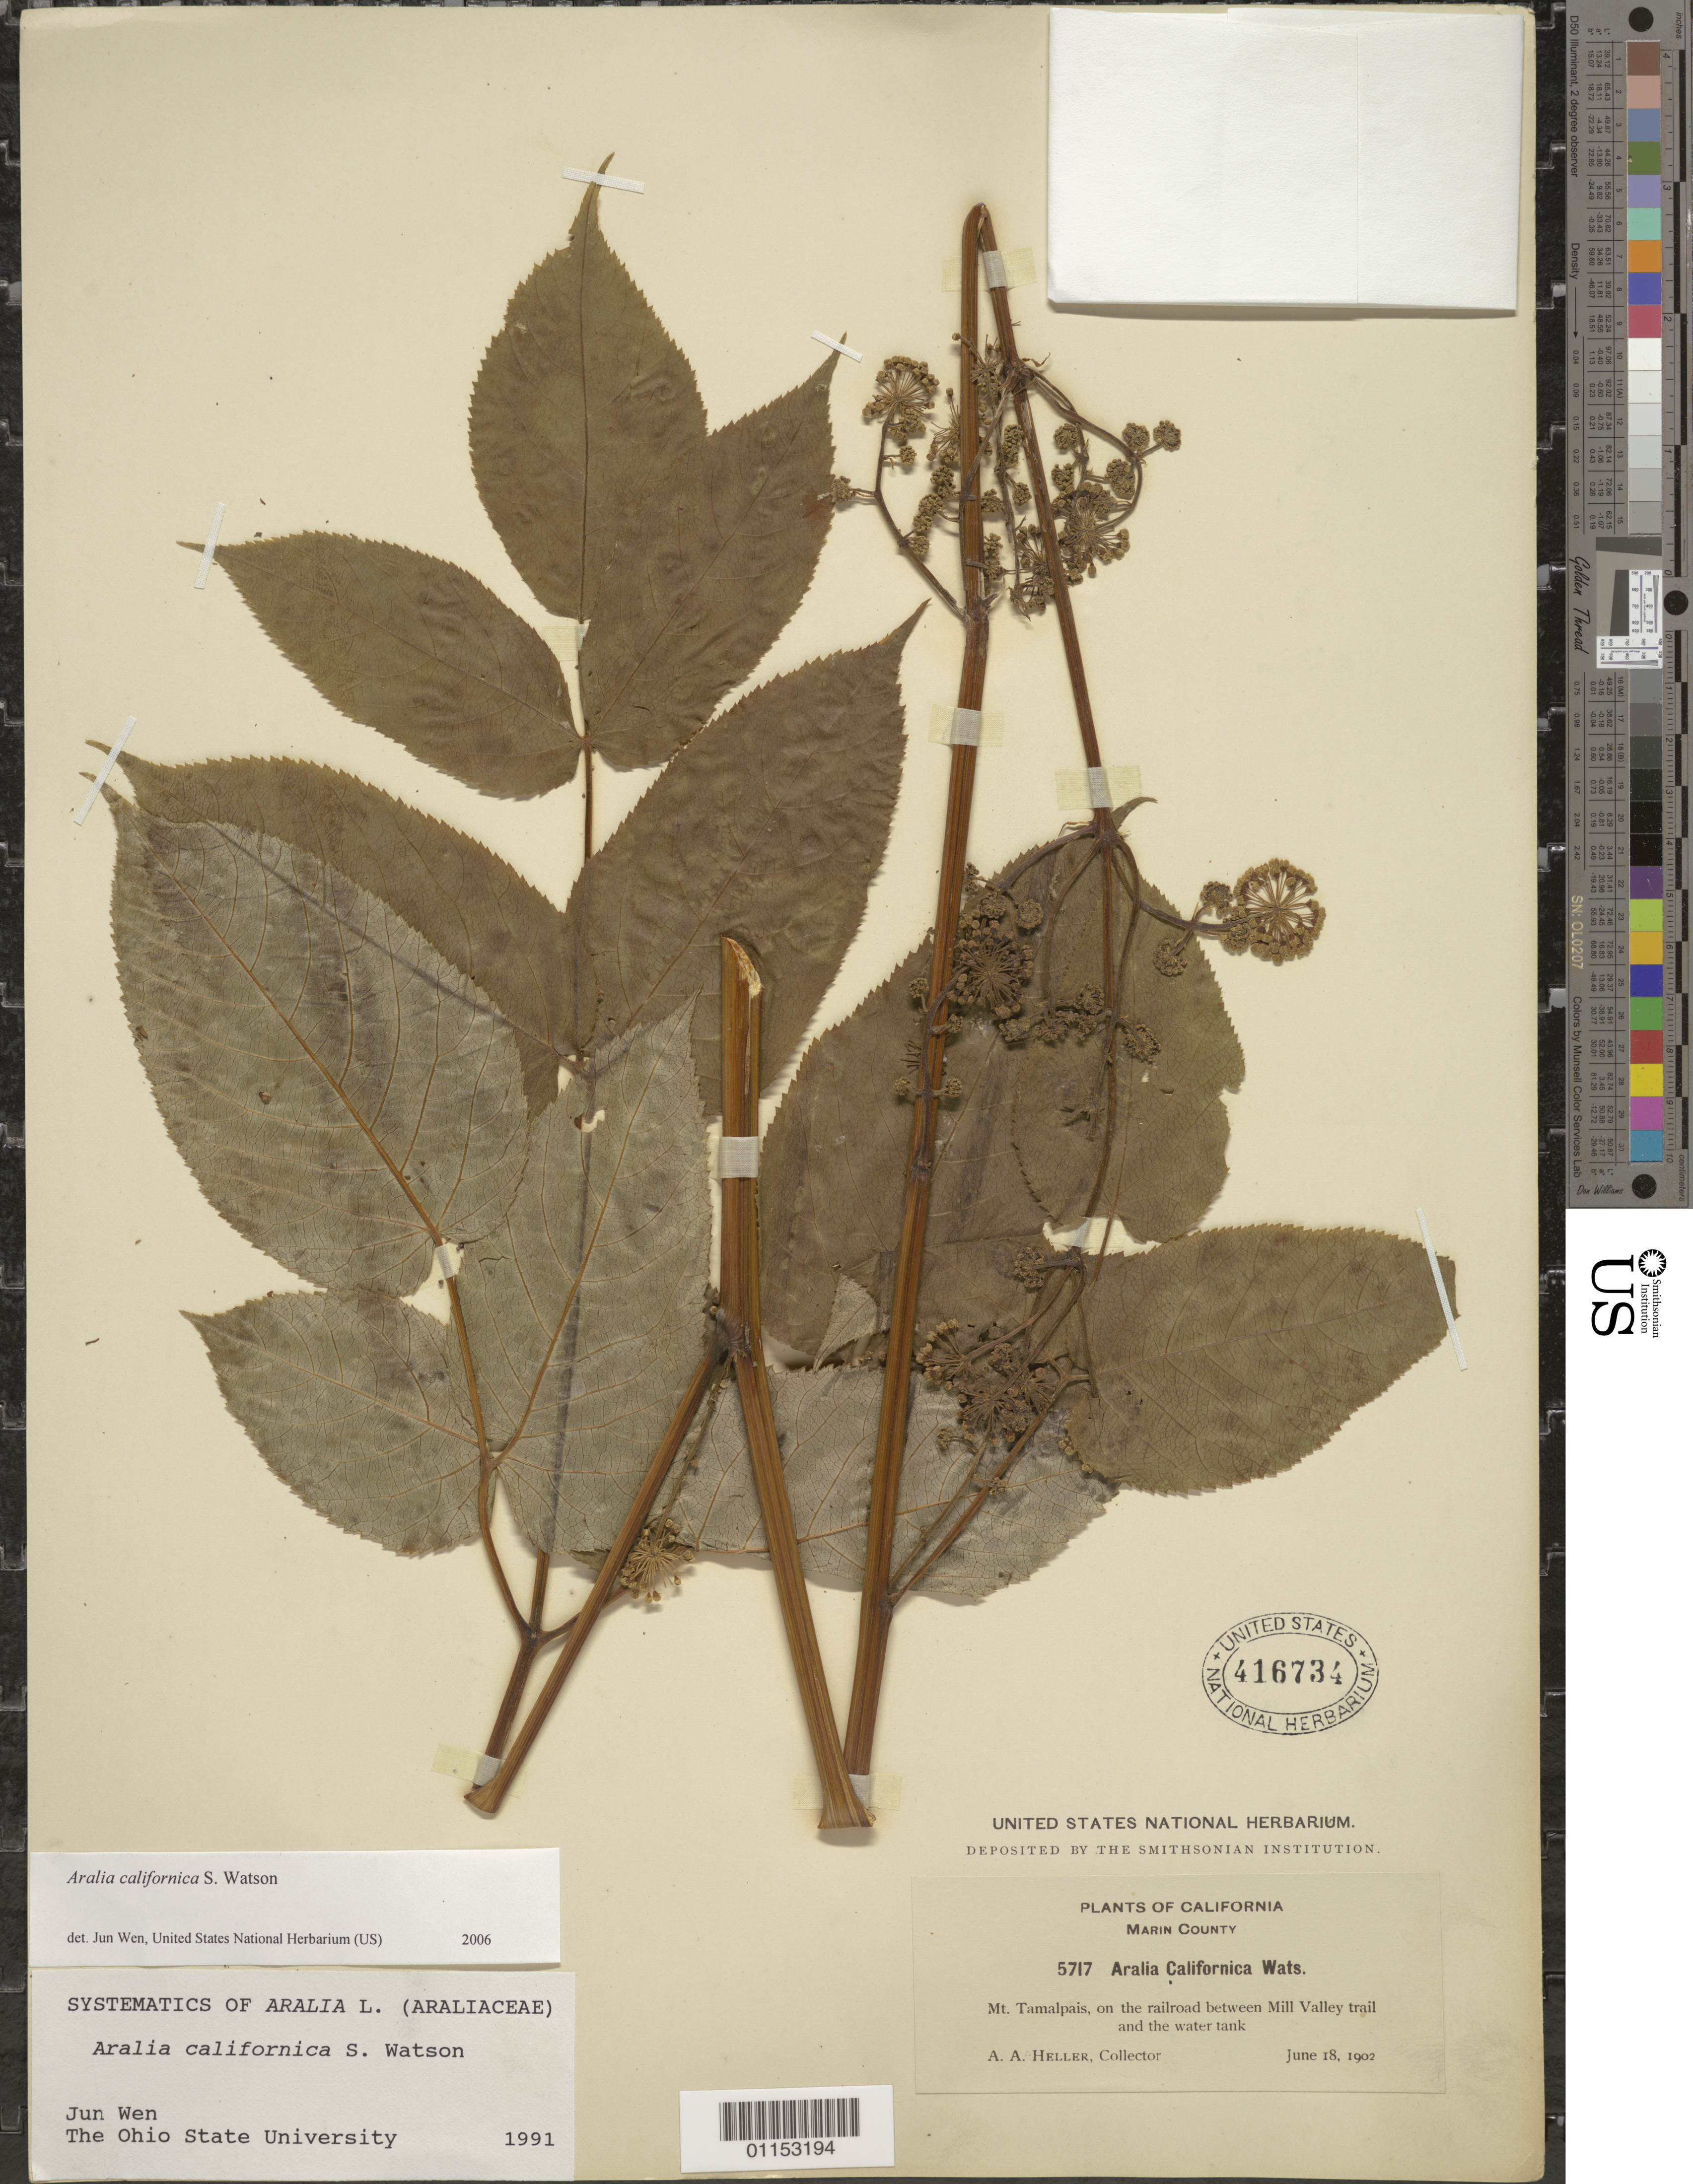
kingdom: Plantae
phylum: Tracheophyta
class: Magnoliopsida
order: Apiales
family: Araliaceae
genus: Aralia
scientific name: Aralia californica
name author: S. Watson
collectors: A. A. Heller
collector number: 5717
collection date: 1902-06-18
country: United States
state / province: California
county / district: Marin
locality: Mt Tamalpais.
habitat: On the railroad between Mill Valley trail and the water tank.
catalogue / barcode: US 416734